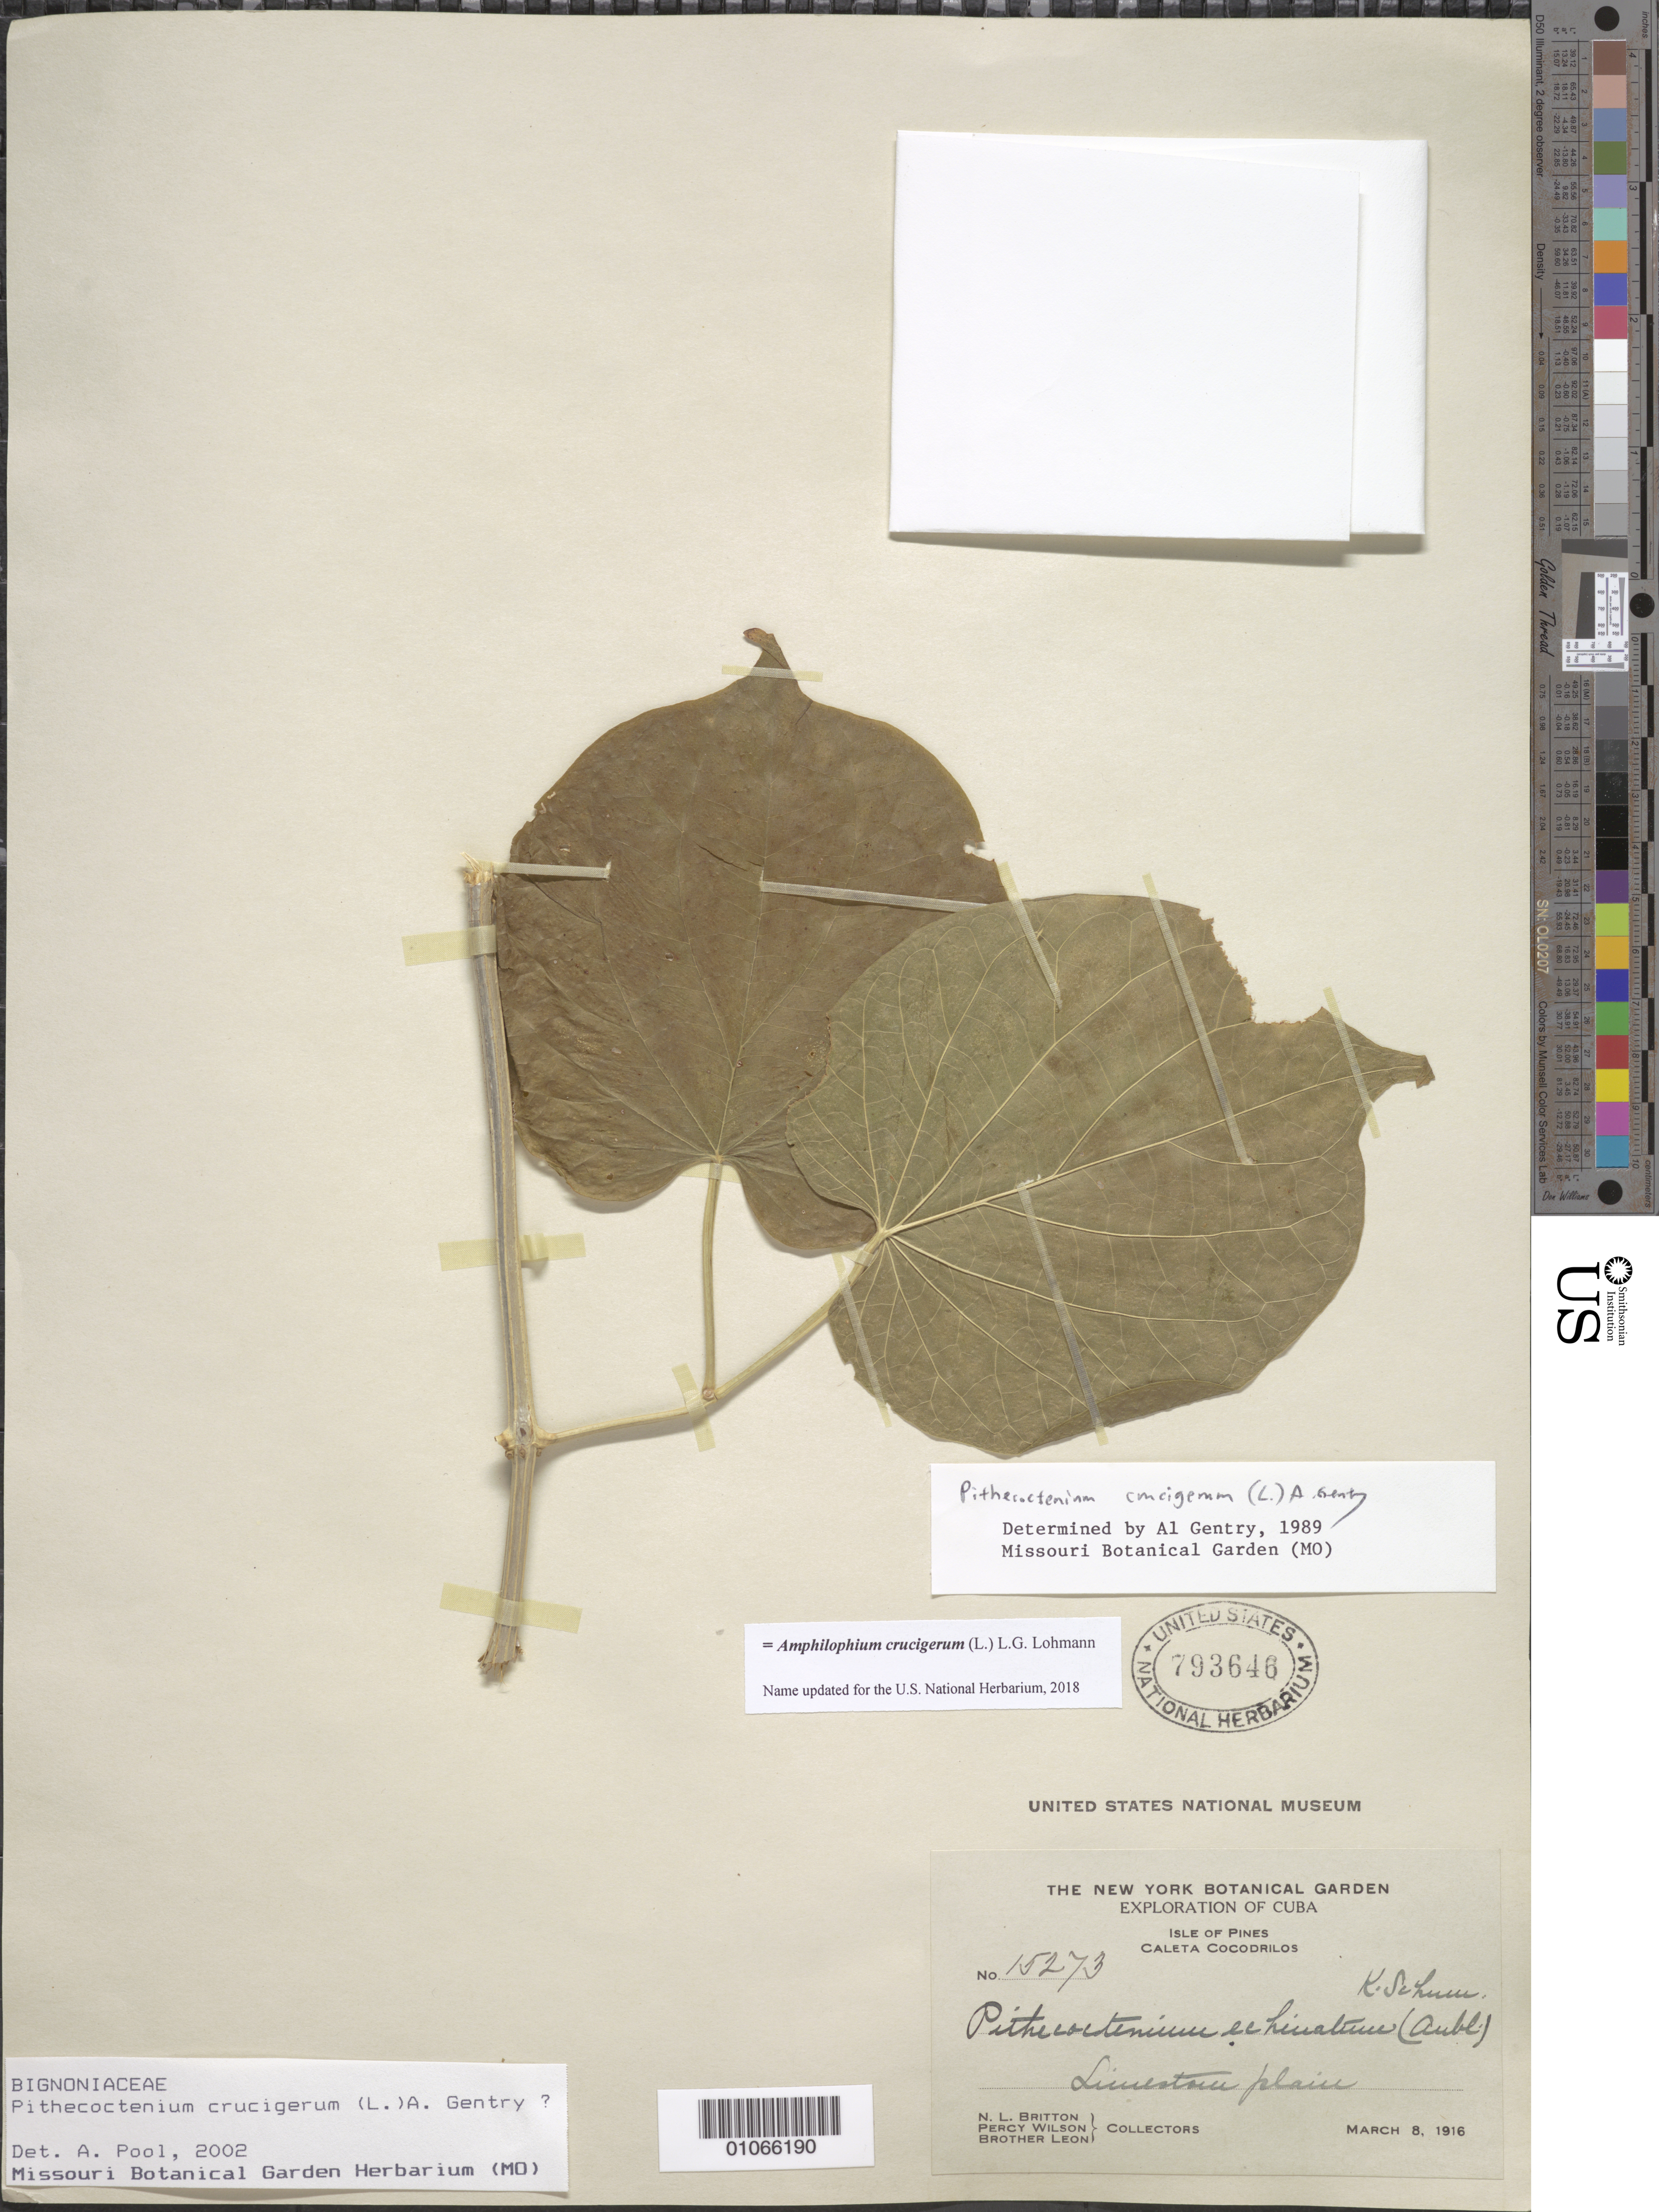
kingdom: Plantae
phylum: Tracheophyta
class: Magnoliopsida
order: Lamiales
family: Bignoniaceae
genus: Amphilophium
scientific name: Amphilophium crucigerum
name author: (L.) L.G. Lohmann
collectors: N. Britton, P. Wilson & Bro. León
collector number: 15273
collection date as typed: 08 Mar 1916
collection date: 1916-03-08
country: Cuba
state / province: Isla de La Juventud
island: Isla de la Juventud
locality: Isle of Pines, Caleta Cocodrilos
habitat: Limestone plain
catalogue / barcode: US 793646